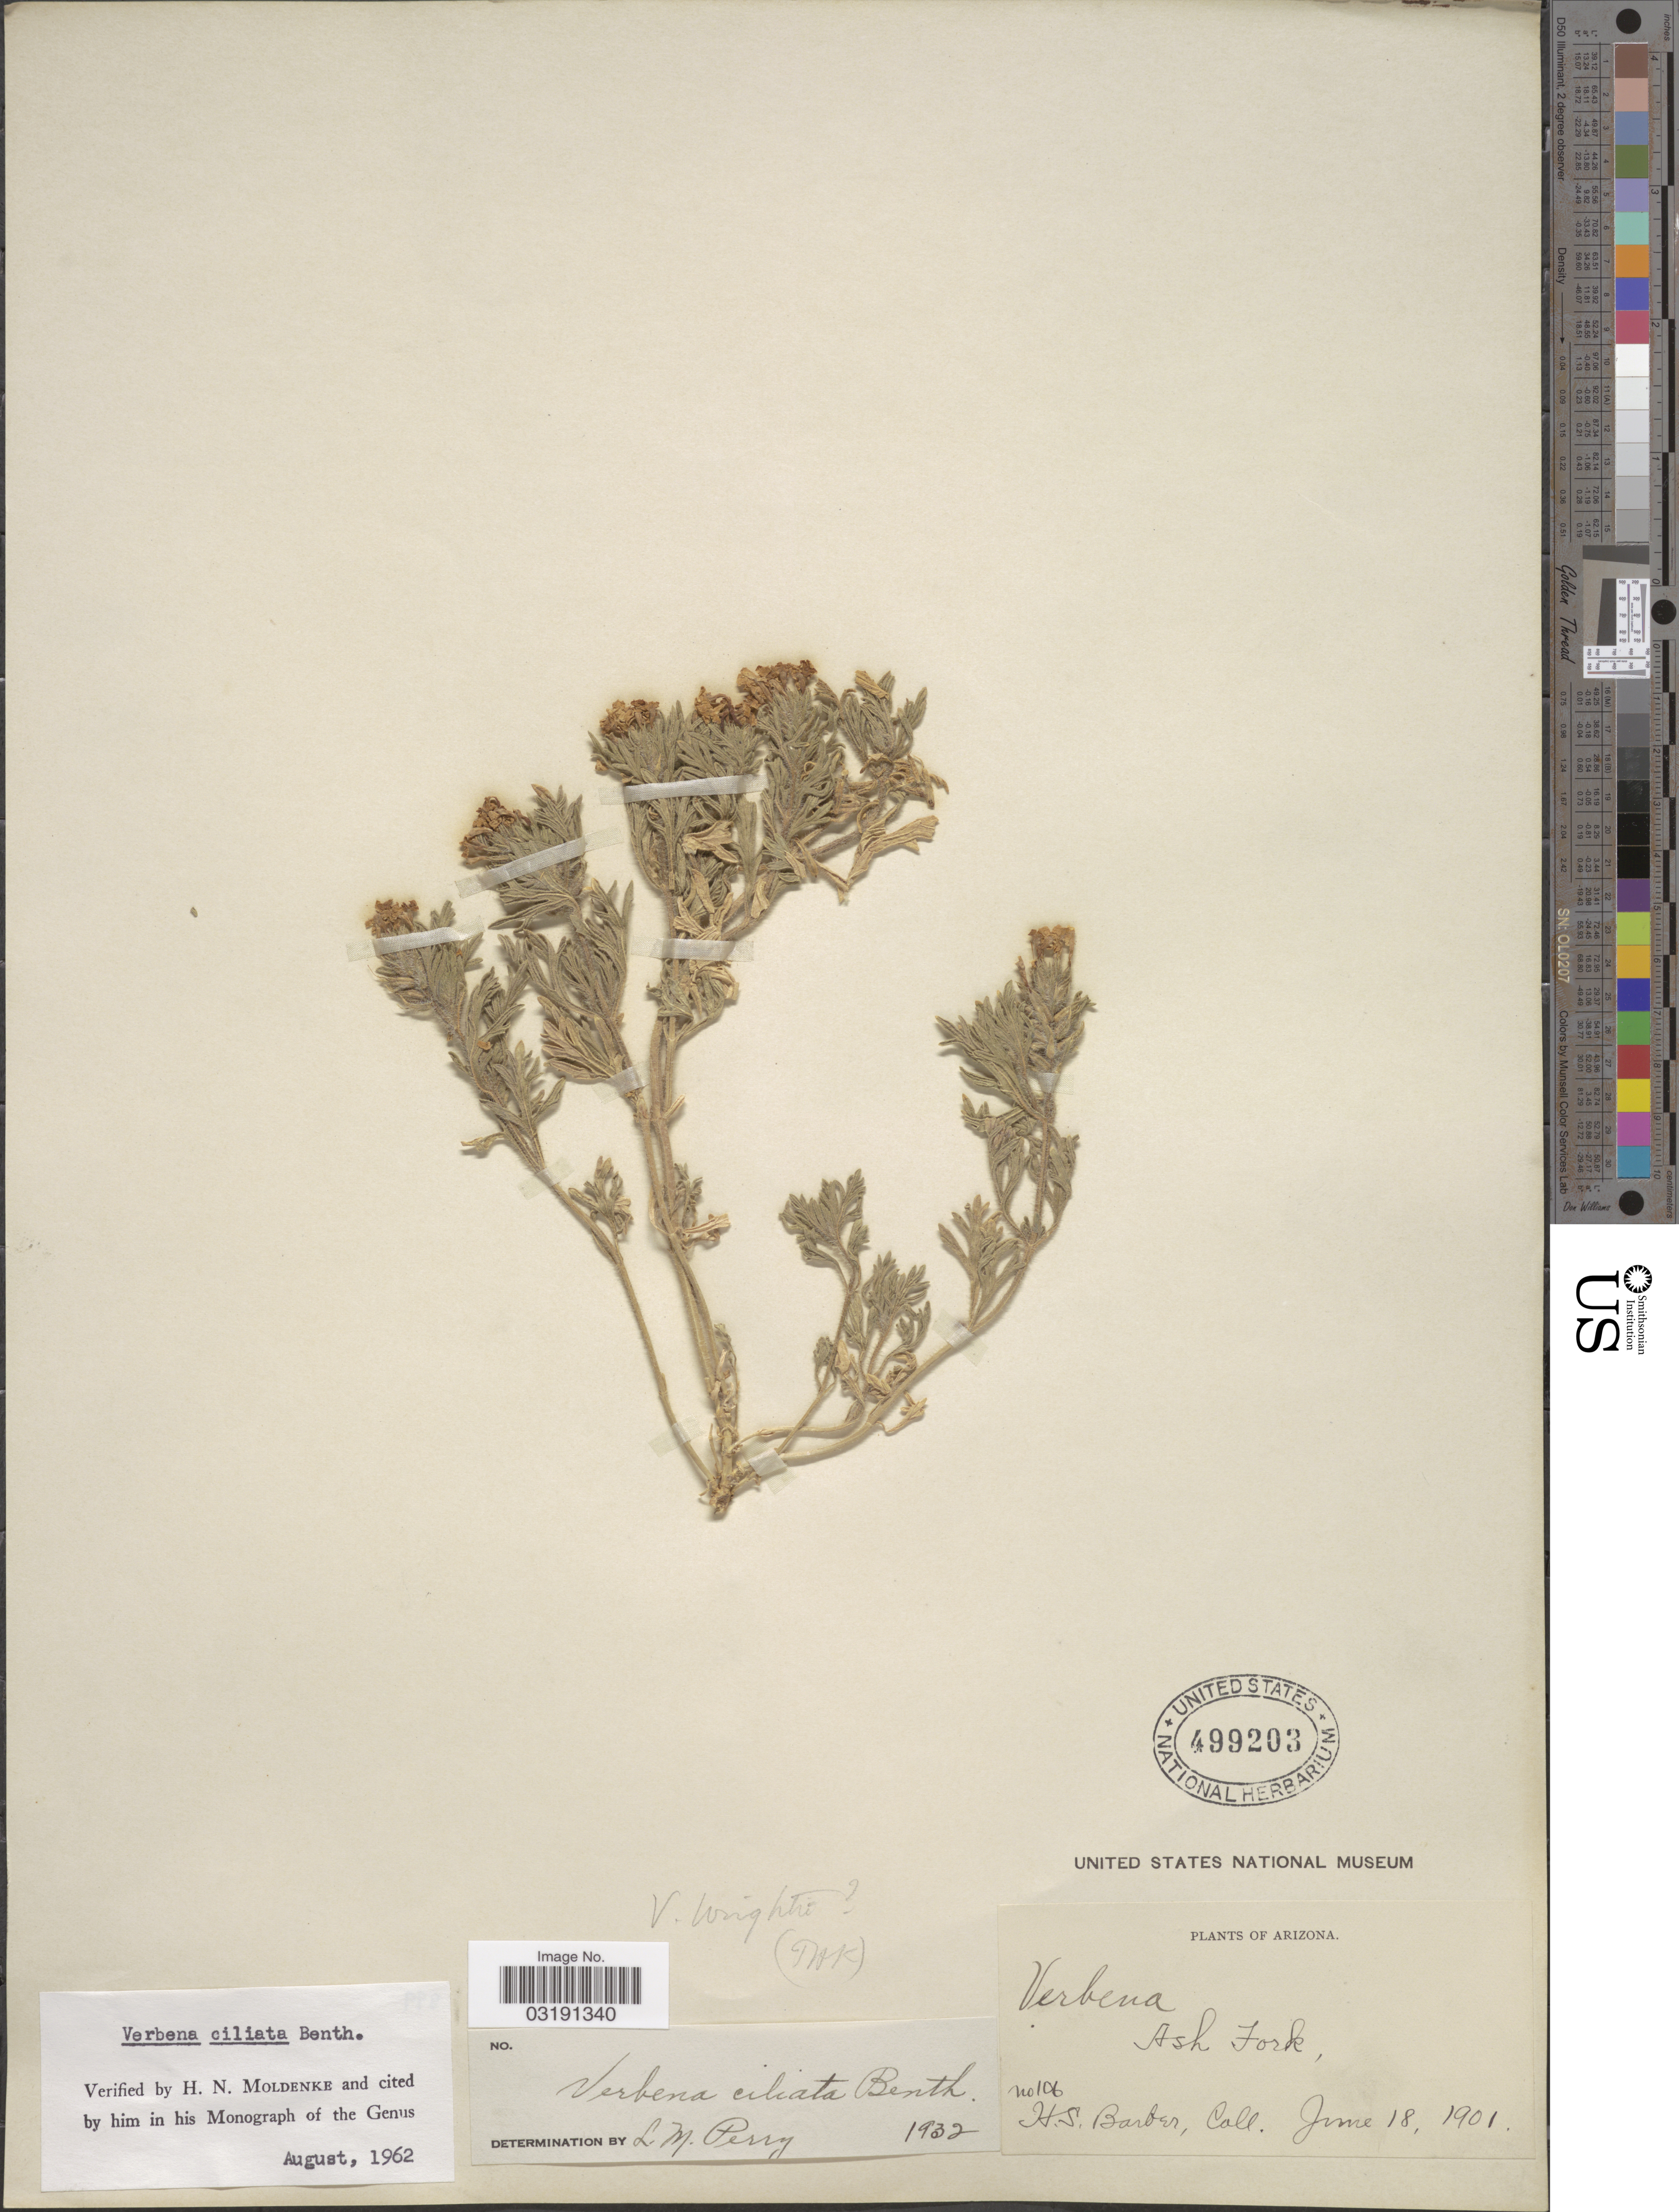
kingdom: Plantae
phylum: Tracheophyta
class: Magnoliopsida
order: Lamiales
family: Verbenaceae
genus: Verbena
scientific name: Verbena ciliata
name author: Benth.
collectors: H. Barber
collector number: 106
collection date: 1901-06-18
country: United States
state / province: Arizona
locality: Ash Fork.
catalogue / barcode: US 499203